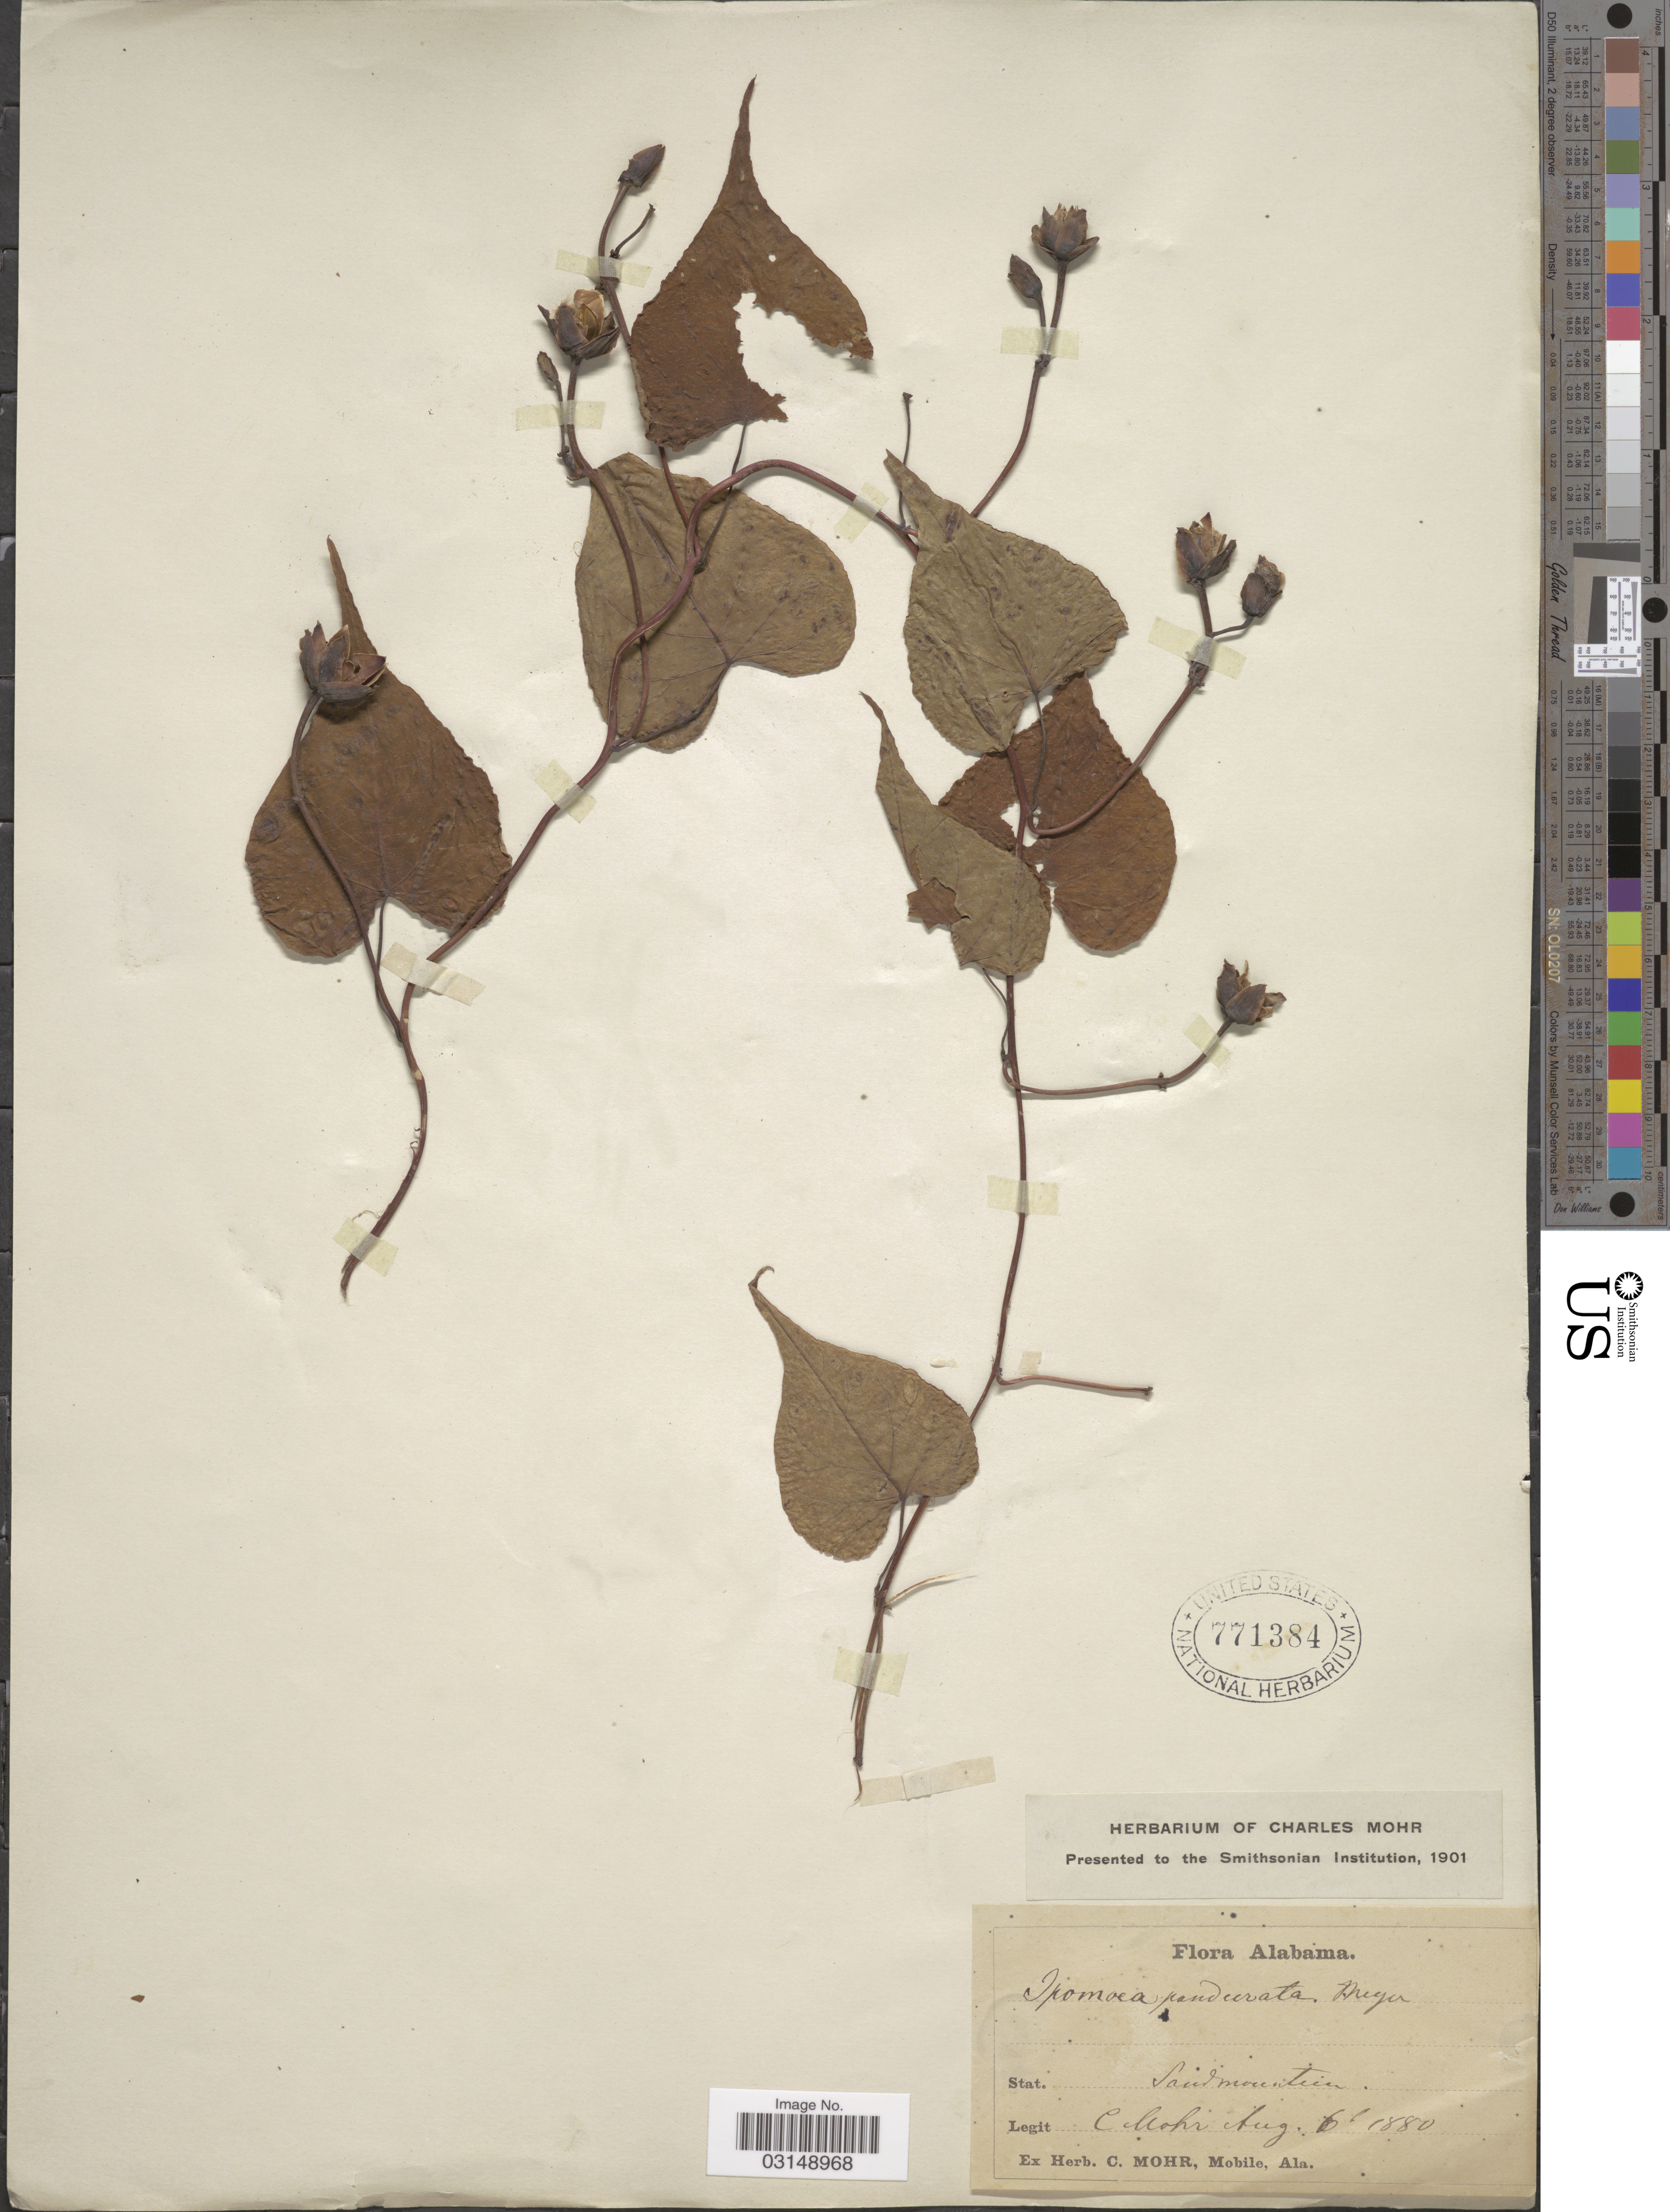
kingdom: Plantae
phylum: Tracheophyta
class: Magnoliopsida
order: Solanales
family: Convolvulaceae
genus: Ipomoea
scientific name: Ipomoea pandurata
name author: (L.) G. Mey.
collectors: Mohr, C. T. (herbarium)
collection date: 1880-08-06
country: United States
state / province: Alabama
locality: Stat. Sand mountain.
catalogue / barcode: US 771384